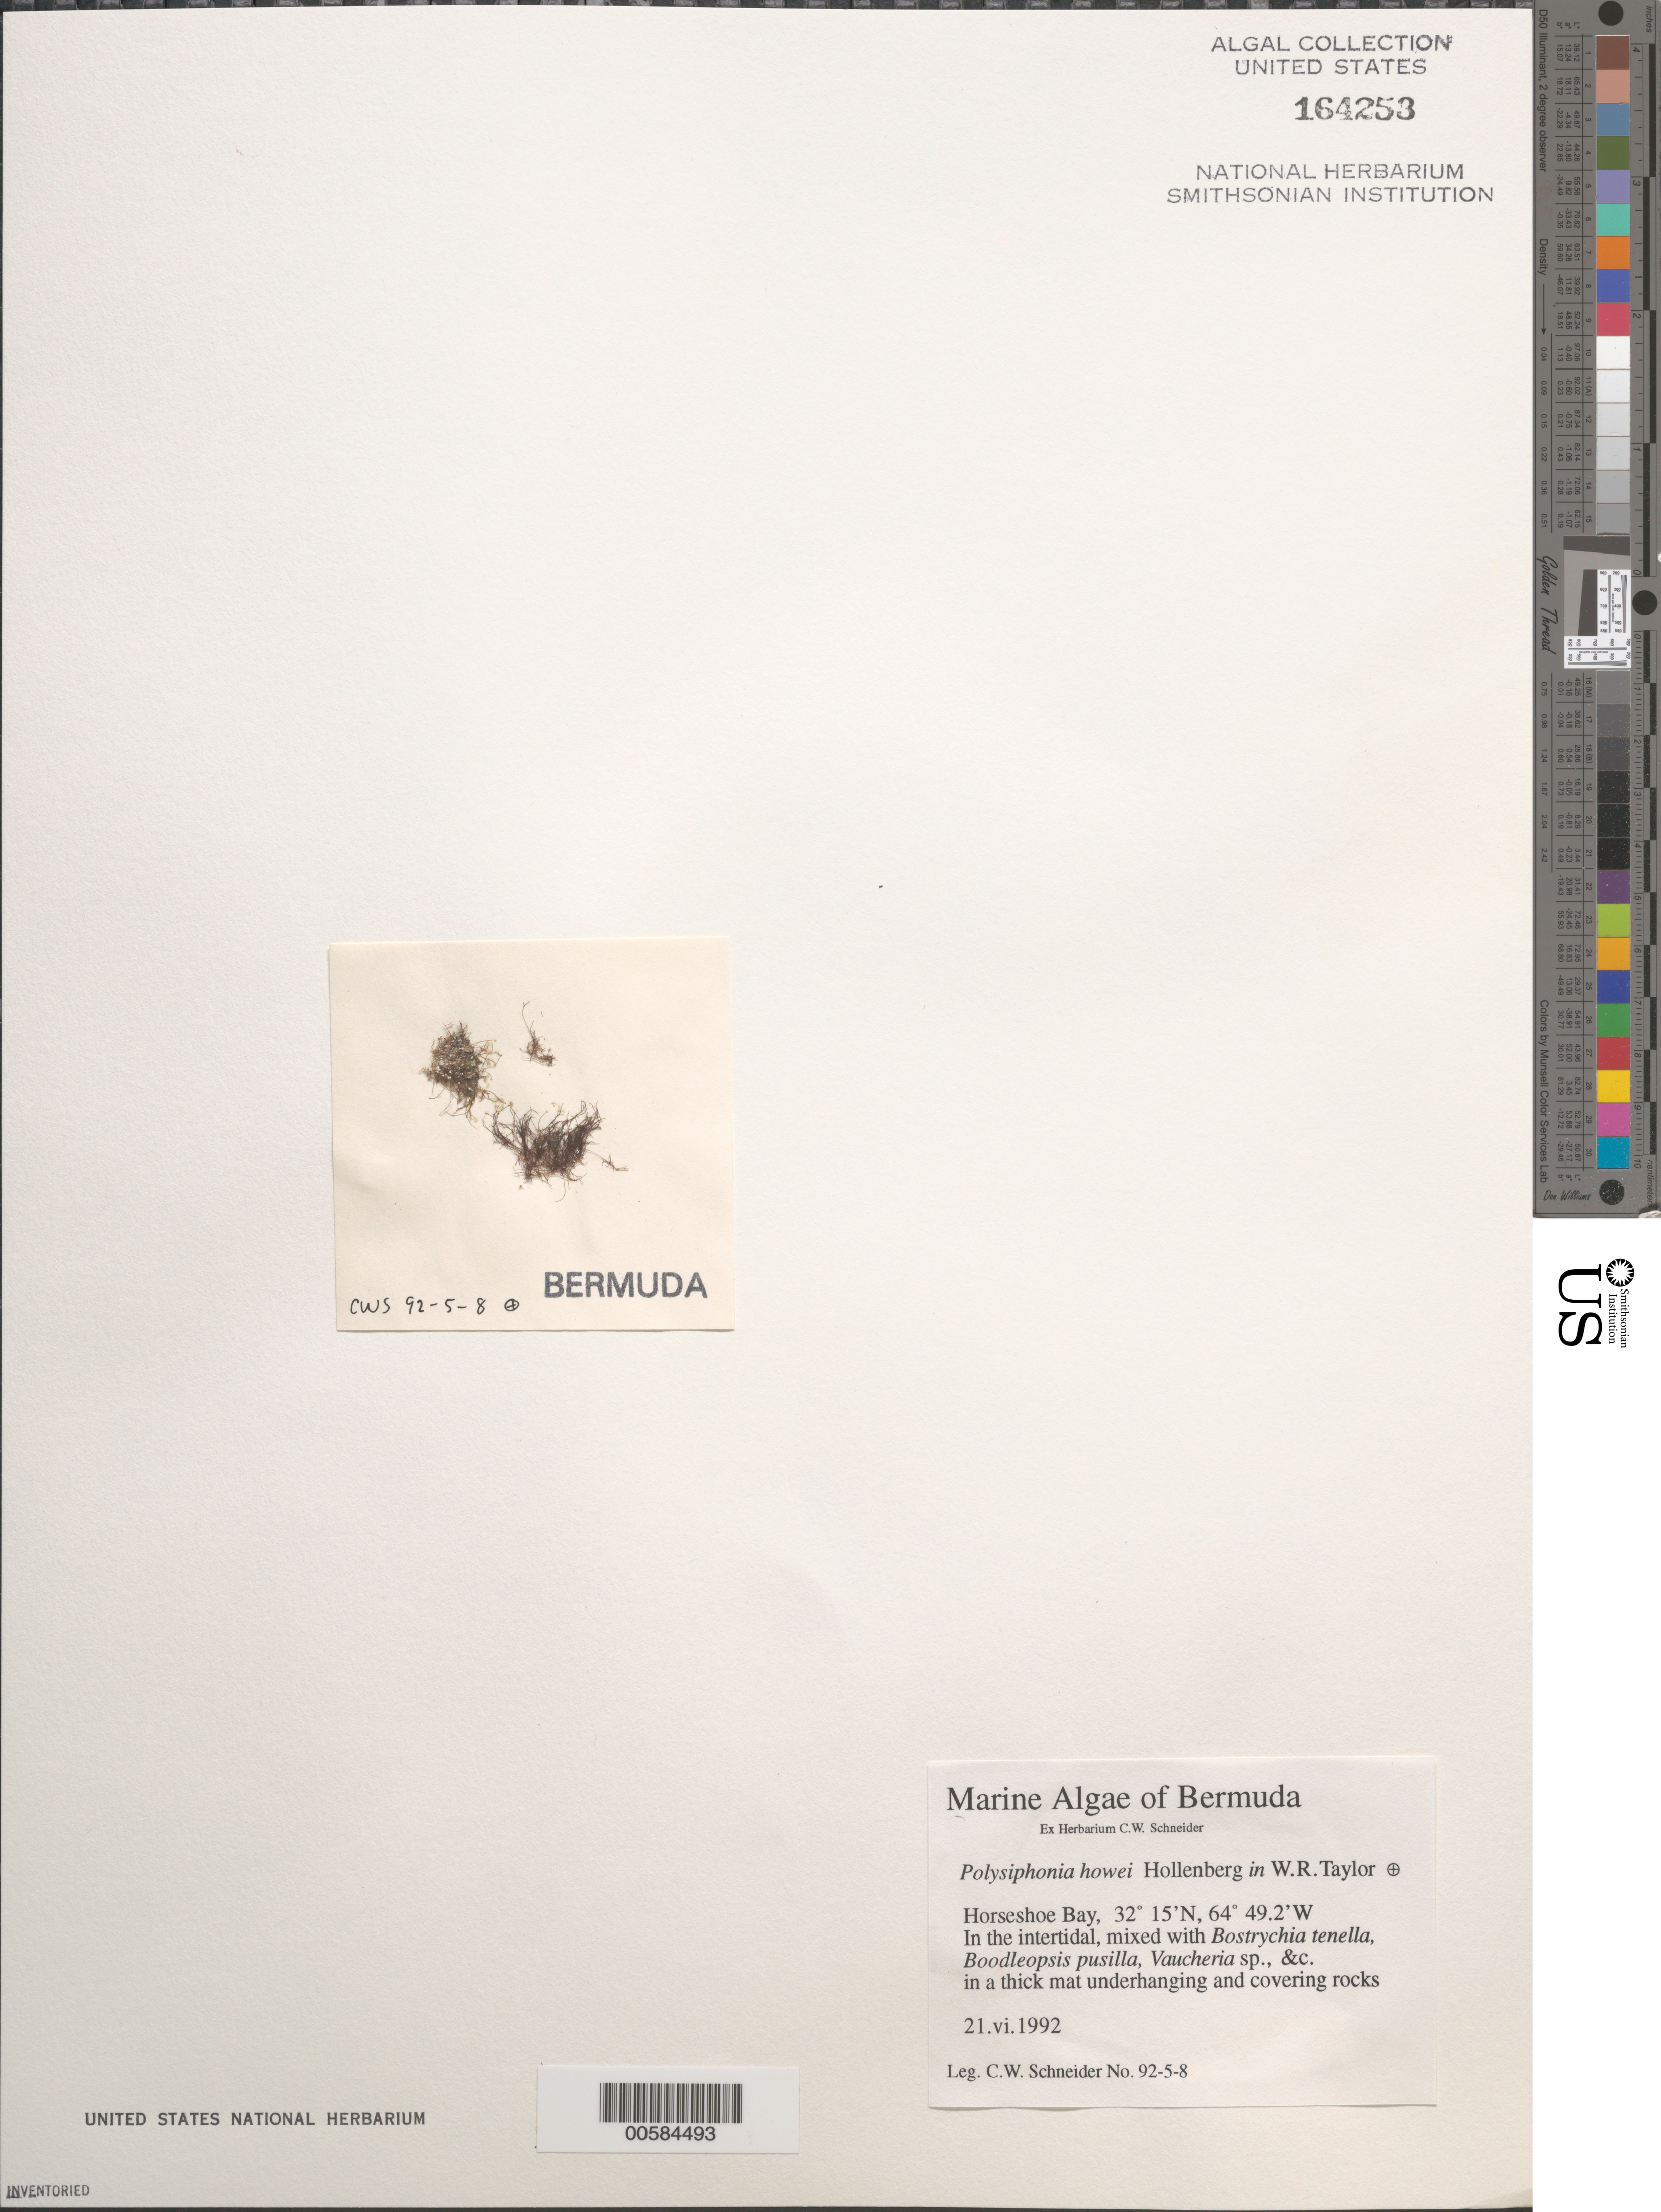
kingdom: Plantae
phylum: Rhodophyta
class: Florideophyceae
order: Ceramiales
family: Rhodomelaceae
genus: Wilsonosiphonia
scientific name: Wilsonosiphonia howei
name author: (Hollenb.) D.E.Bustamante et al.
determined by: Algae name updating Project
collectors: C. W. Schneider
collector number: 92-5-8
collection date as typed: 21 Jun 1992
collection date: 1992-06-21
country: Bermuda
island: Bermuda Island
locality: Horseshoe Bay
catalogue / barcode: US 164253